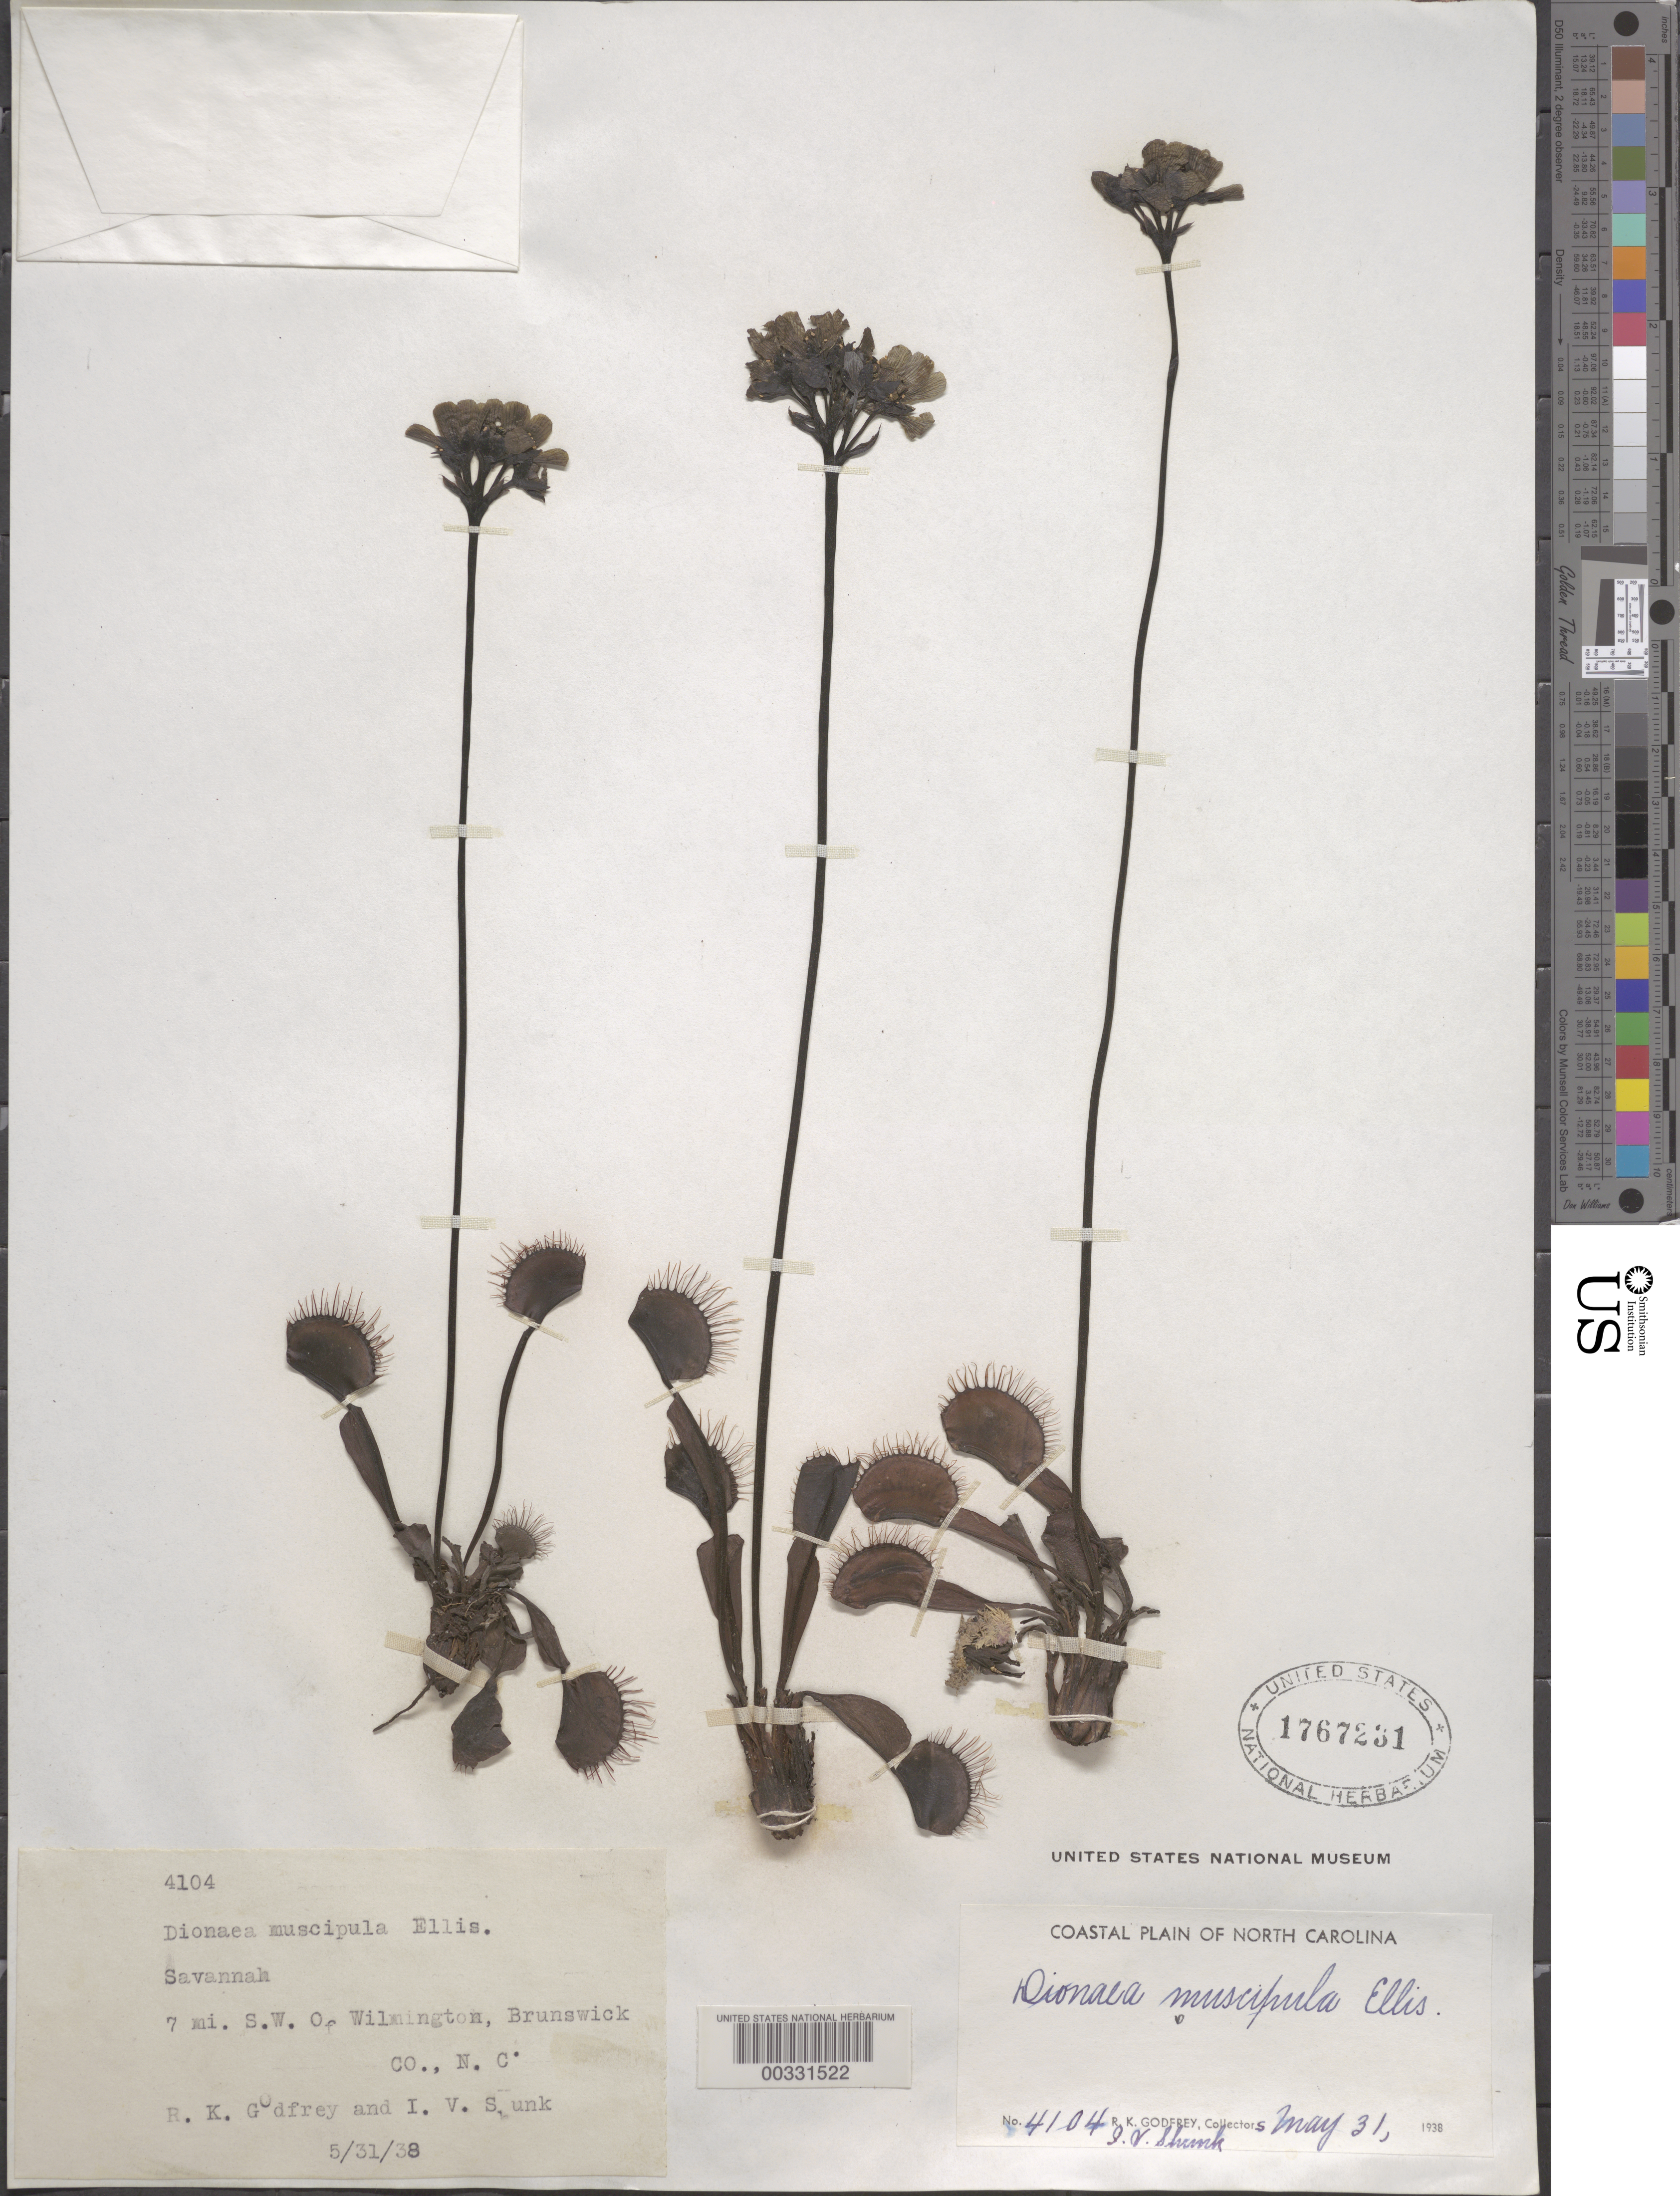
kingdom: Plantae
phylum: Tracheophyta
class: Magnoliopsida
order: Caryophyllales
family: Droseraceae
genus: Dionaea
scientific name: Dionaea muscipula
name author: J. Ellis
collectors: R. K. Godfrey & I. Shunk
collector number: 4104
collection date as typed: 31 May 1938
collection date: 1938-05-31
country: United States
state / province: North Carolina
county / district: Brunswick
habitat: Savannah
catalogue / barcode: US 1767231